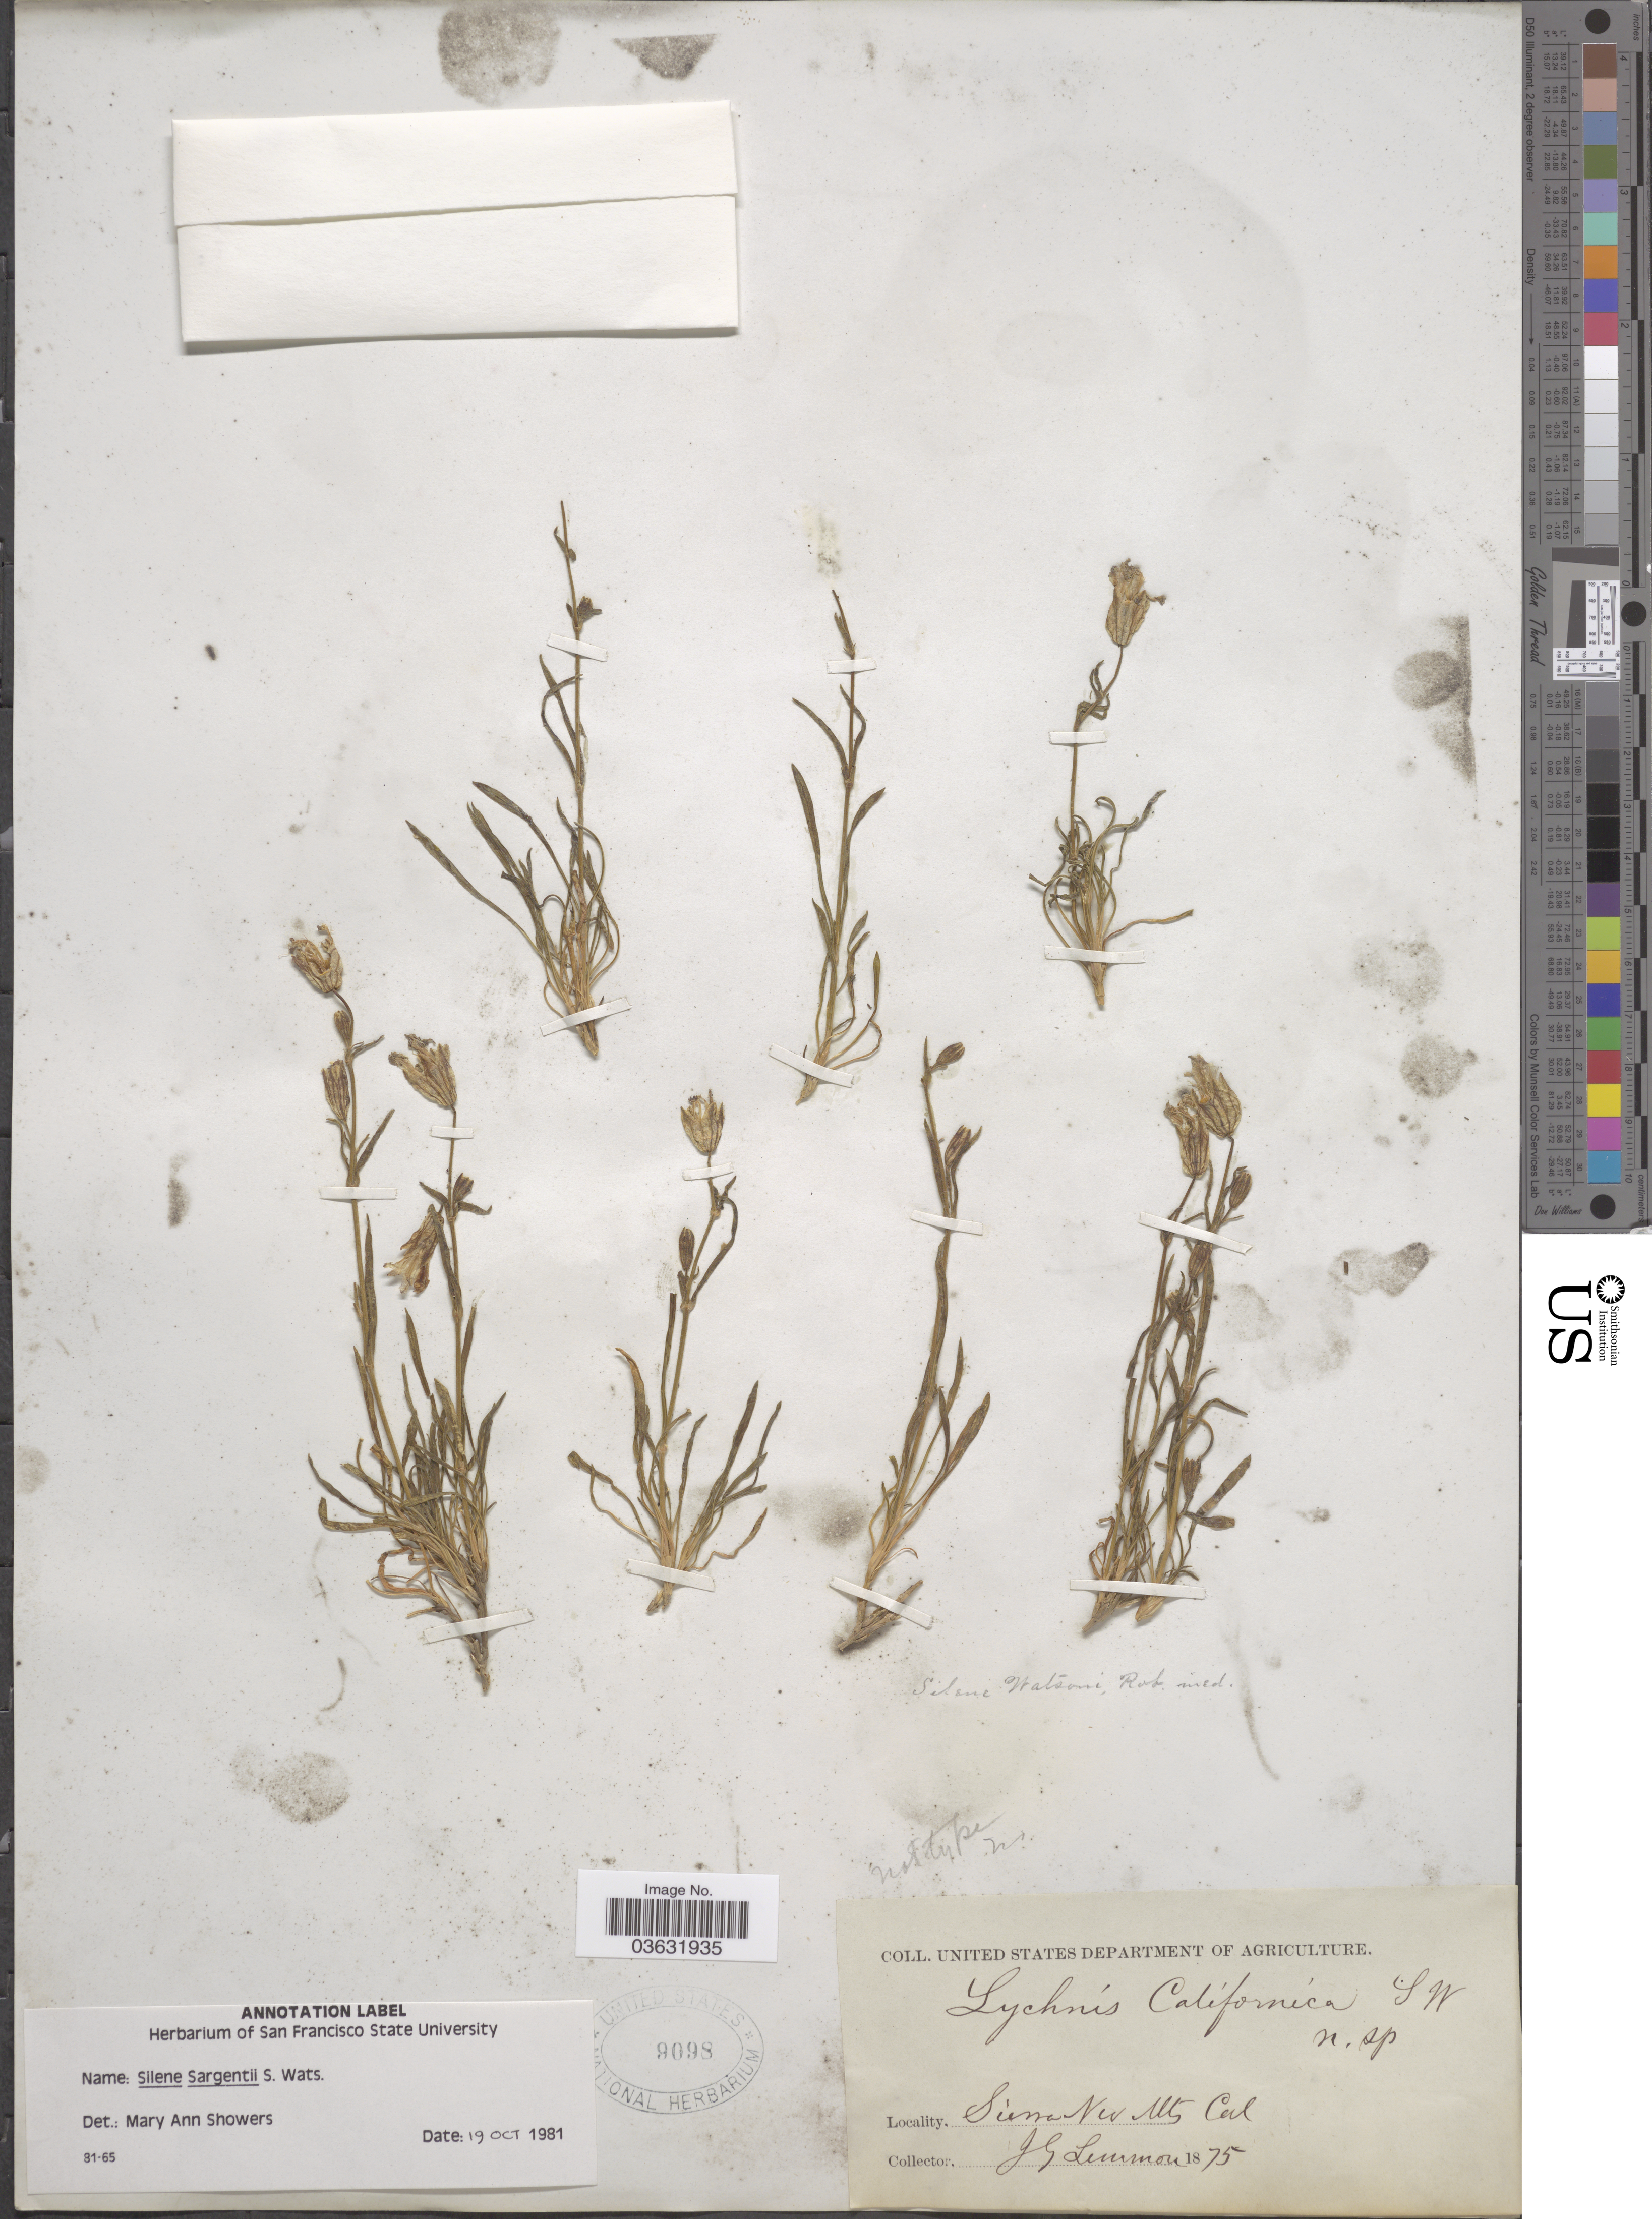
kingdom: Plantae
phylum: Tracheophyta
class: Magnoliopsida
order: Caryophyllales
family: Caryophyllaceae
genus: Silene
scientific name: Silene sargentii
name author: S. Watson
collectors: J. Lemmon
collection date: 1875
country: United States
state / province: California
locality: Sierra Nev Mts.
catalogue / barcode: US 9098